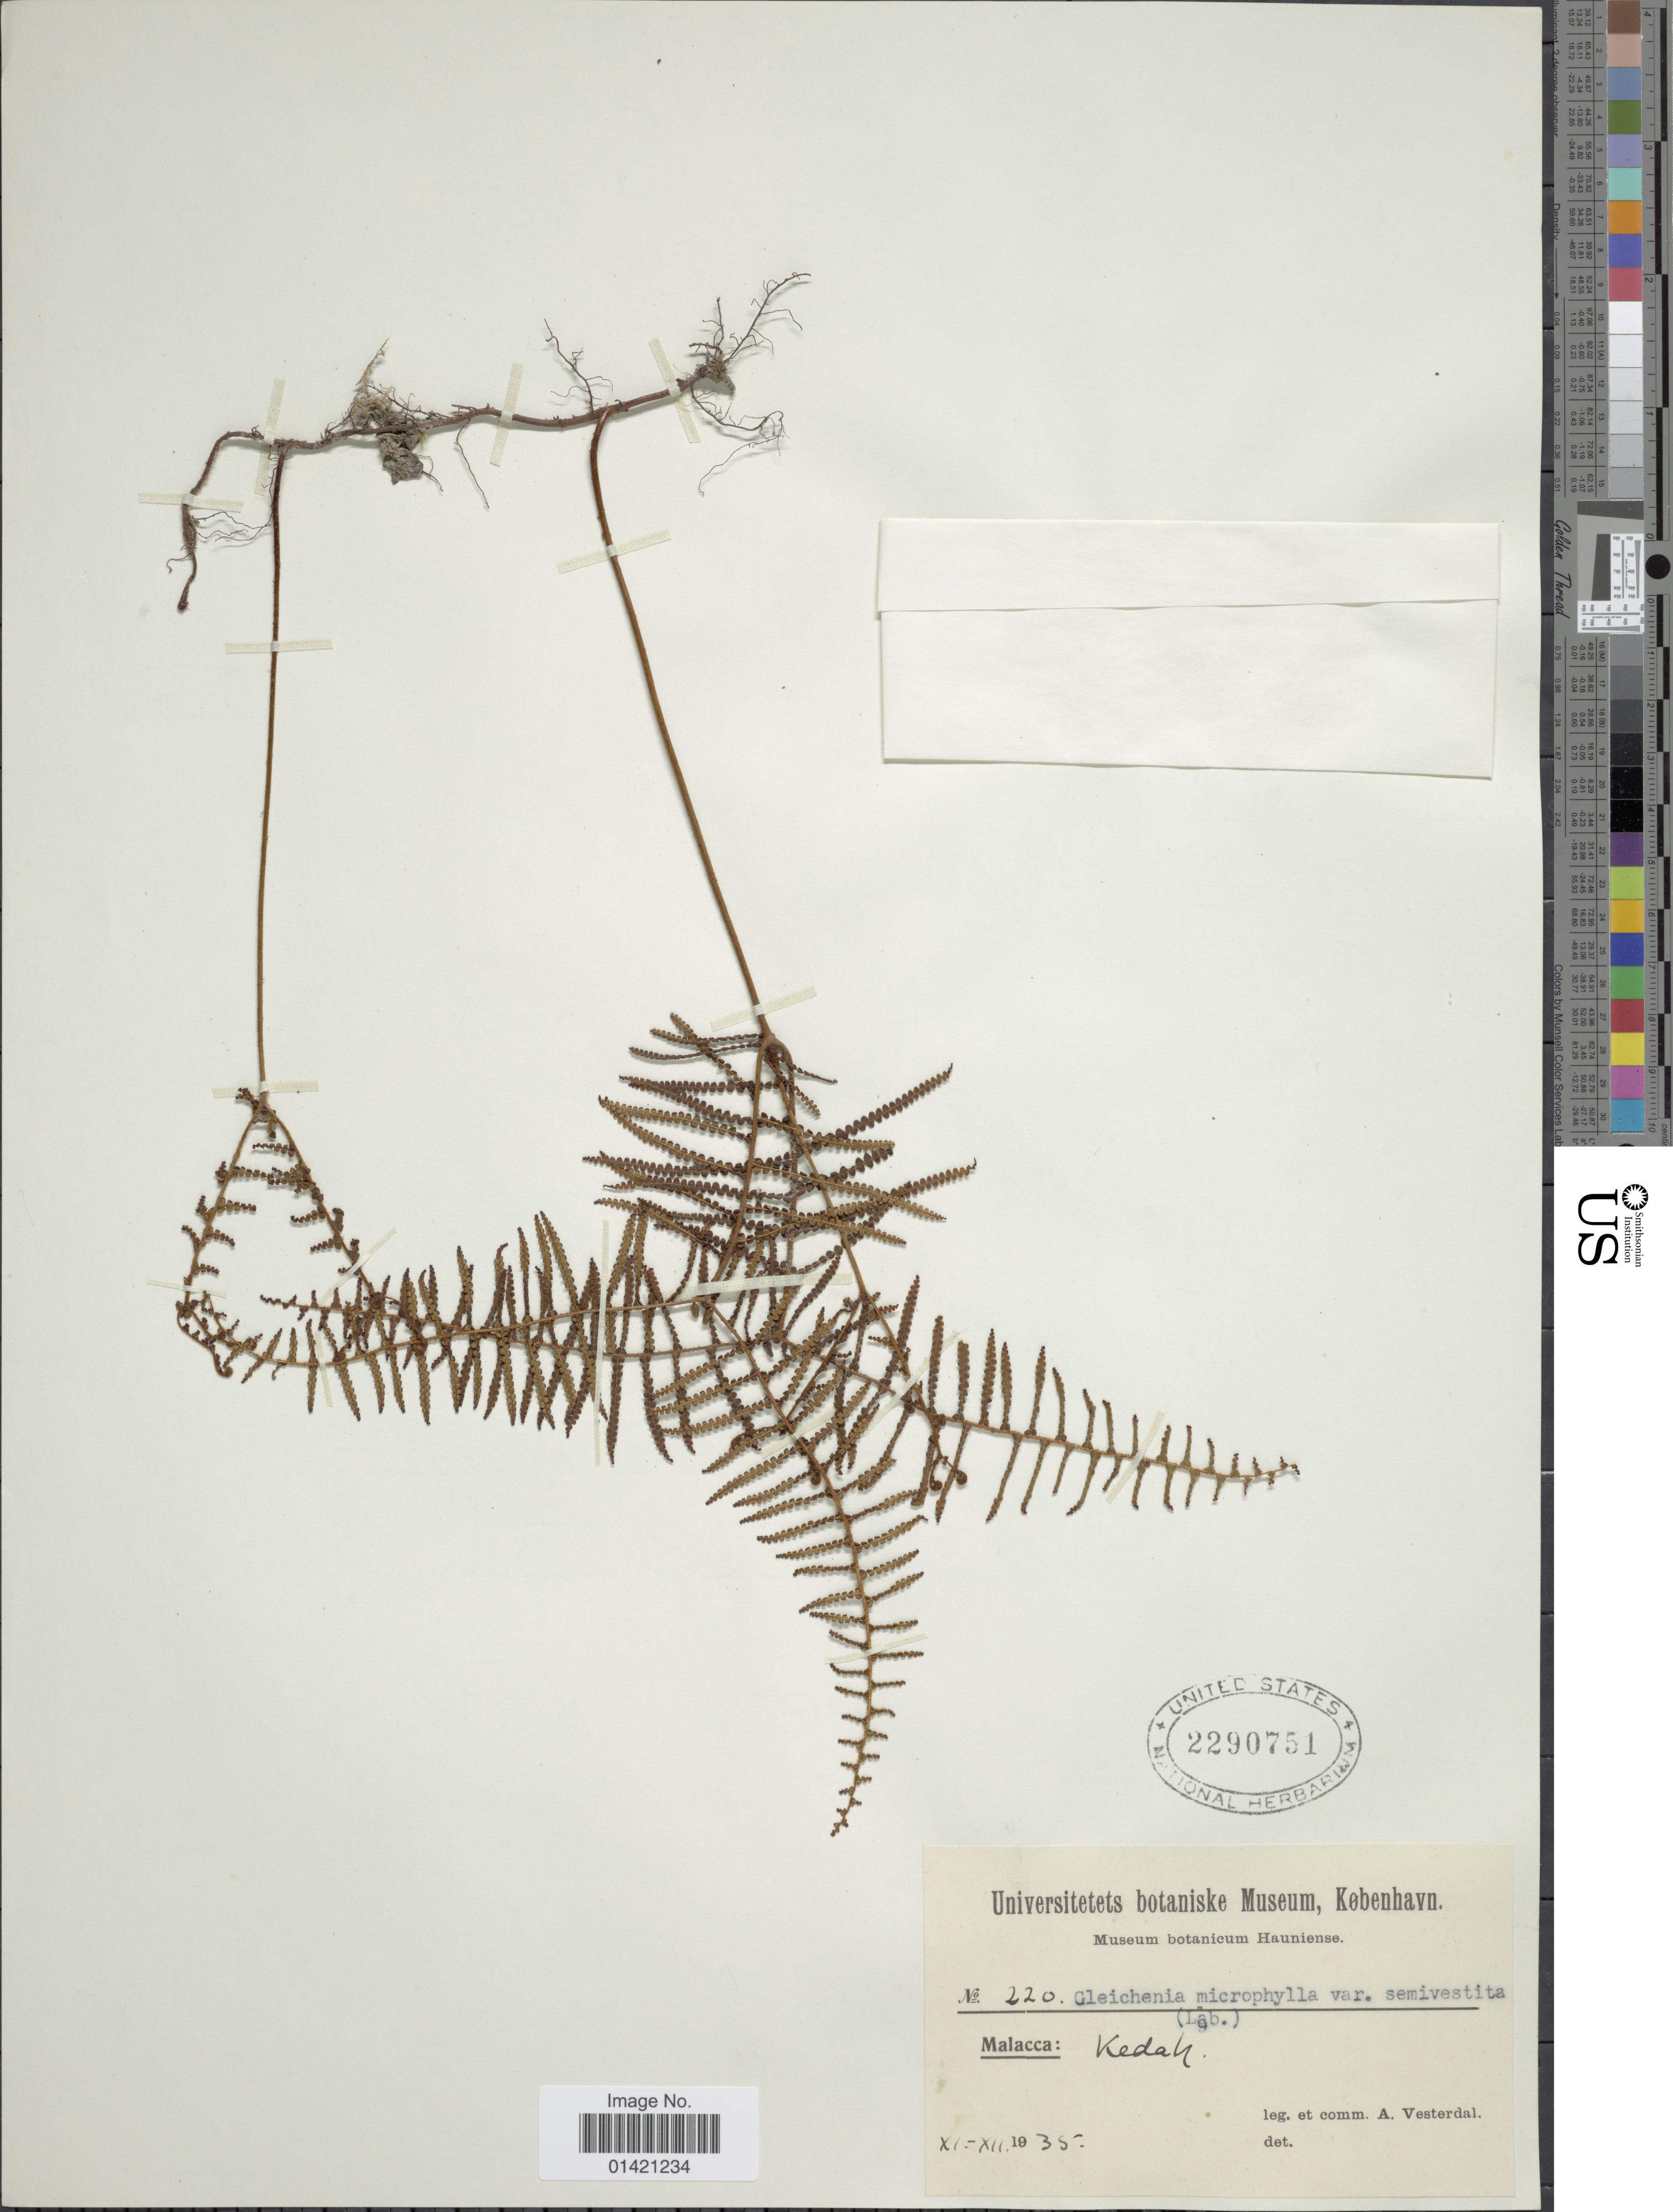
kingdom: Plantae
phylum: Tracheophyta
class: Polypodiopsida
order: Gleicheniales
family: Gleicheniaceae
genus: Gleichenia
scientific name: Gleichenia microphylla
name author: R. Br.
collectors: A. Vesterdal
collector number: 220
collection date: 1935-11/1935-12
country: Malaysia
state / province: Kedah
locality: Malacca.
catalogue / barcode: US 2290751